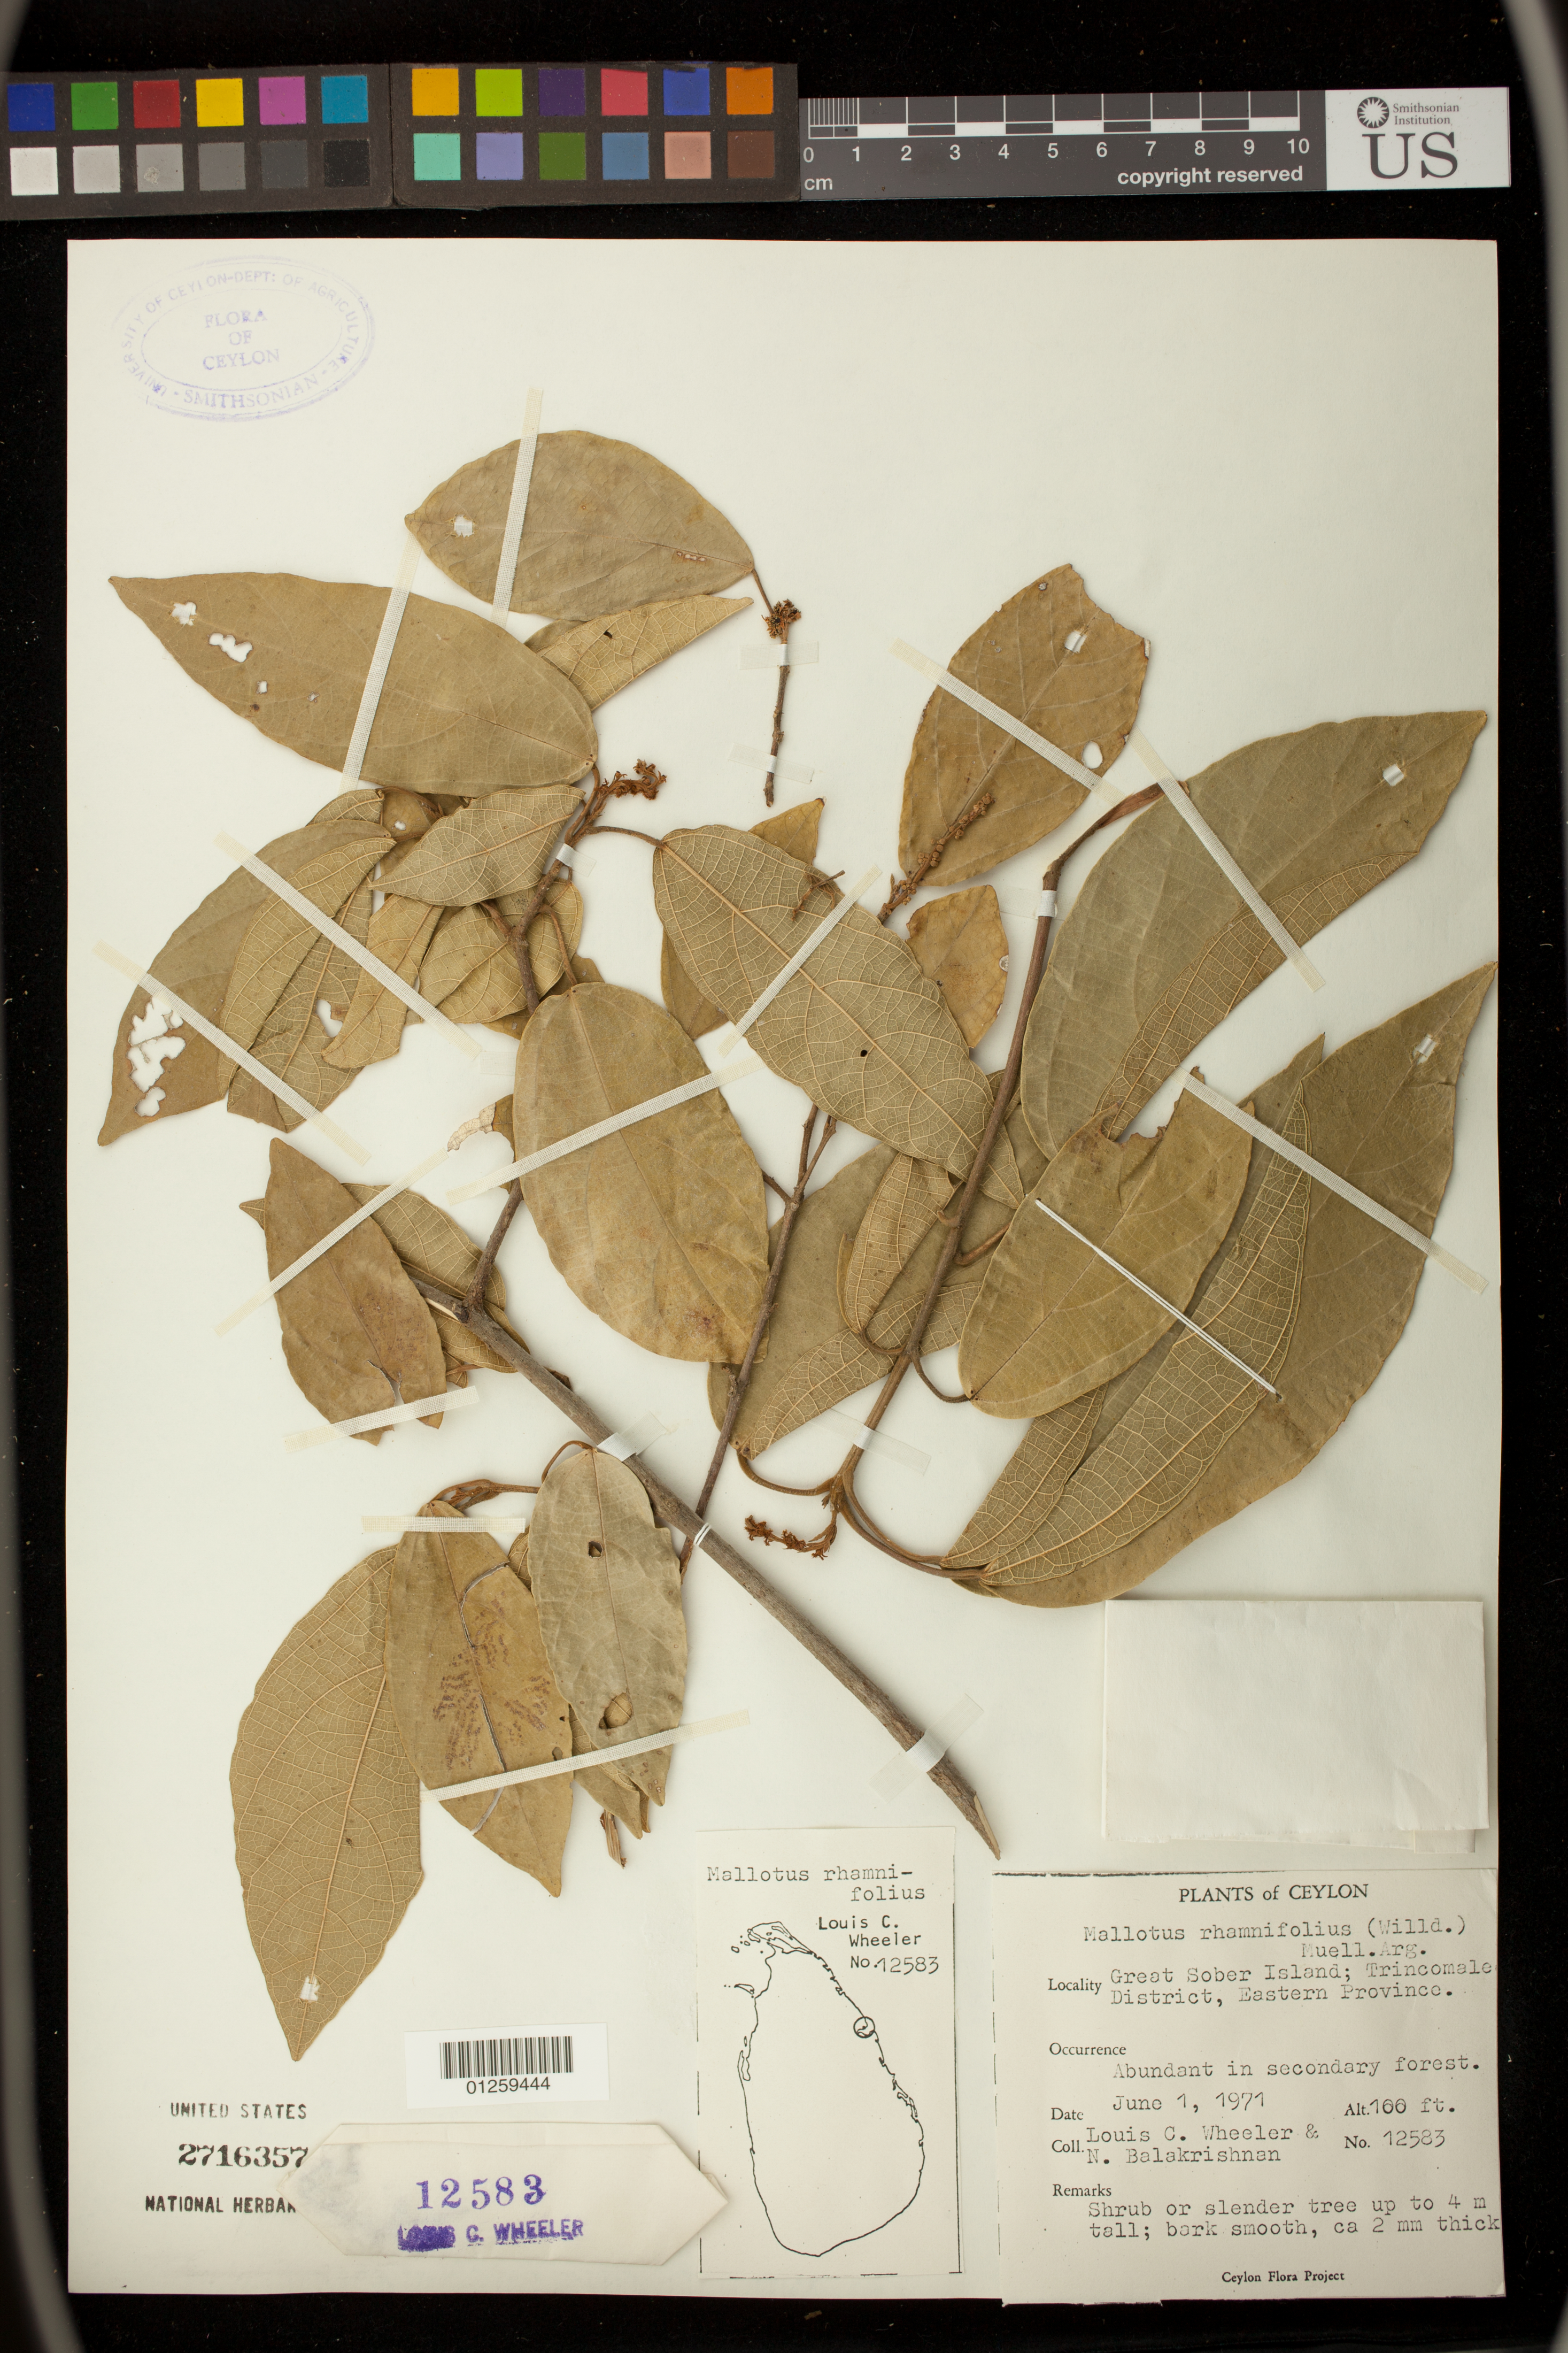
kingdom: Plantae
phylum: Tracheophyta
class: Magnoliopsida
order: Malpighiales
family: Euphorbiaceae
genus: Mallotus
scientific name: Mallotus rhamnifolius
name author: (Willd.) Müll. Arg.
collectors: L. C. Wheeler & N. Balakrishnan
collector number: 12583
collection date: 1971-06-01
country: Sri Lanka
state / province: Eastern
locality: Great Sober Island; Trincomalee District, Eastern Province.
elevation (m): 30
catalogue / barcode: US 2716357